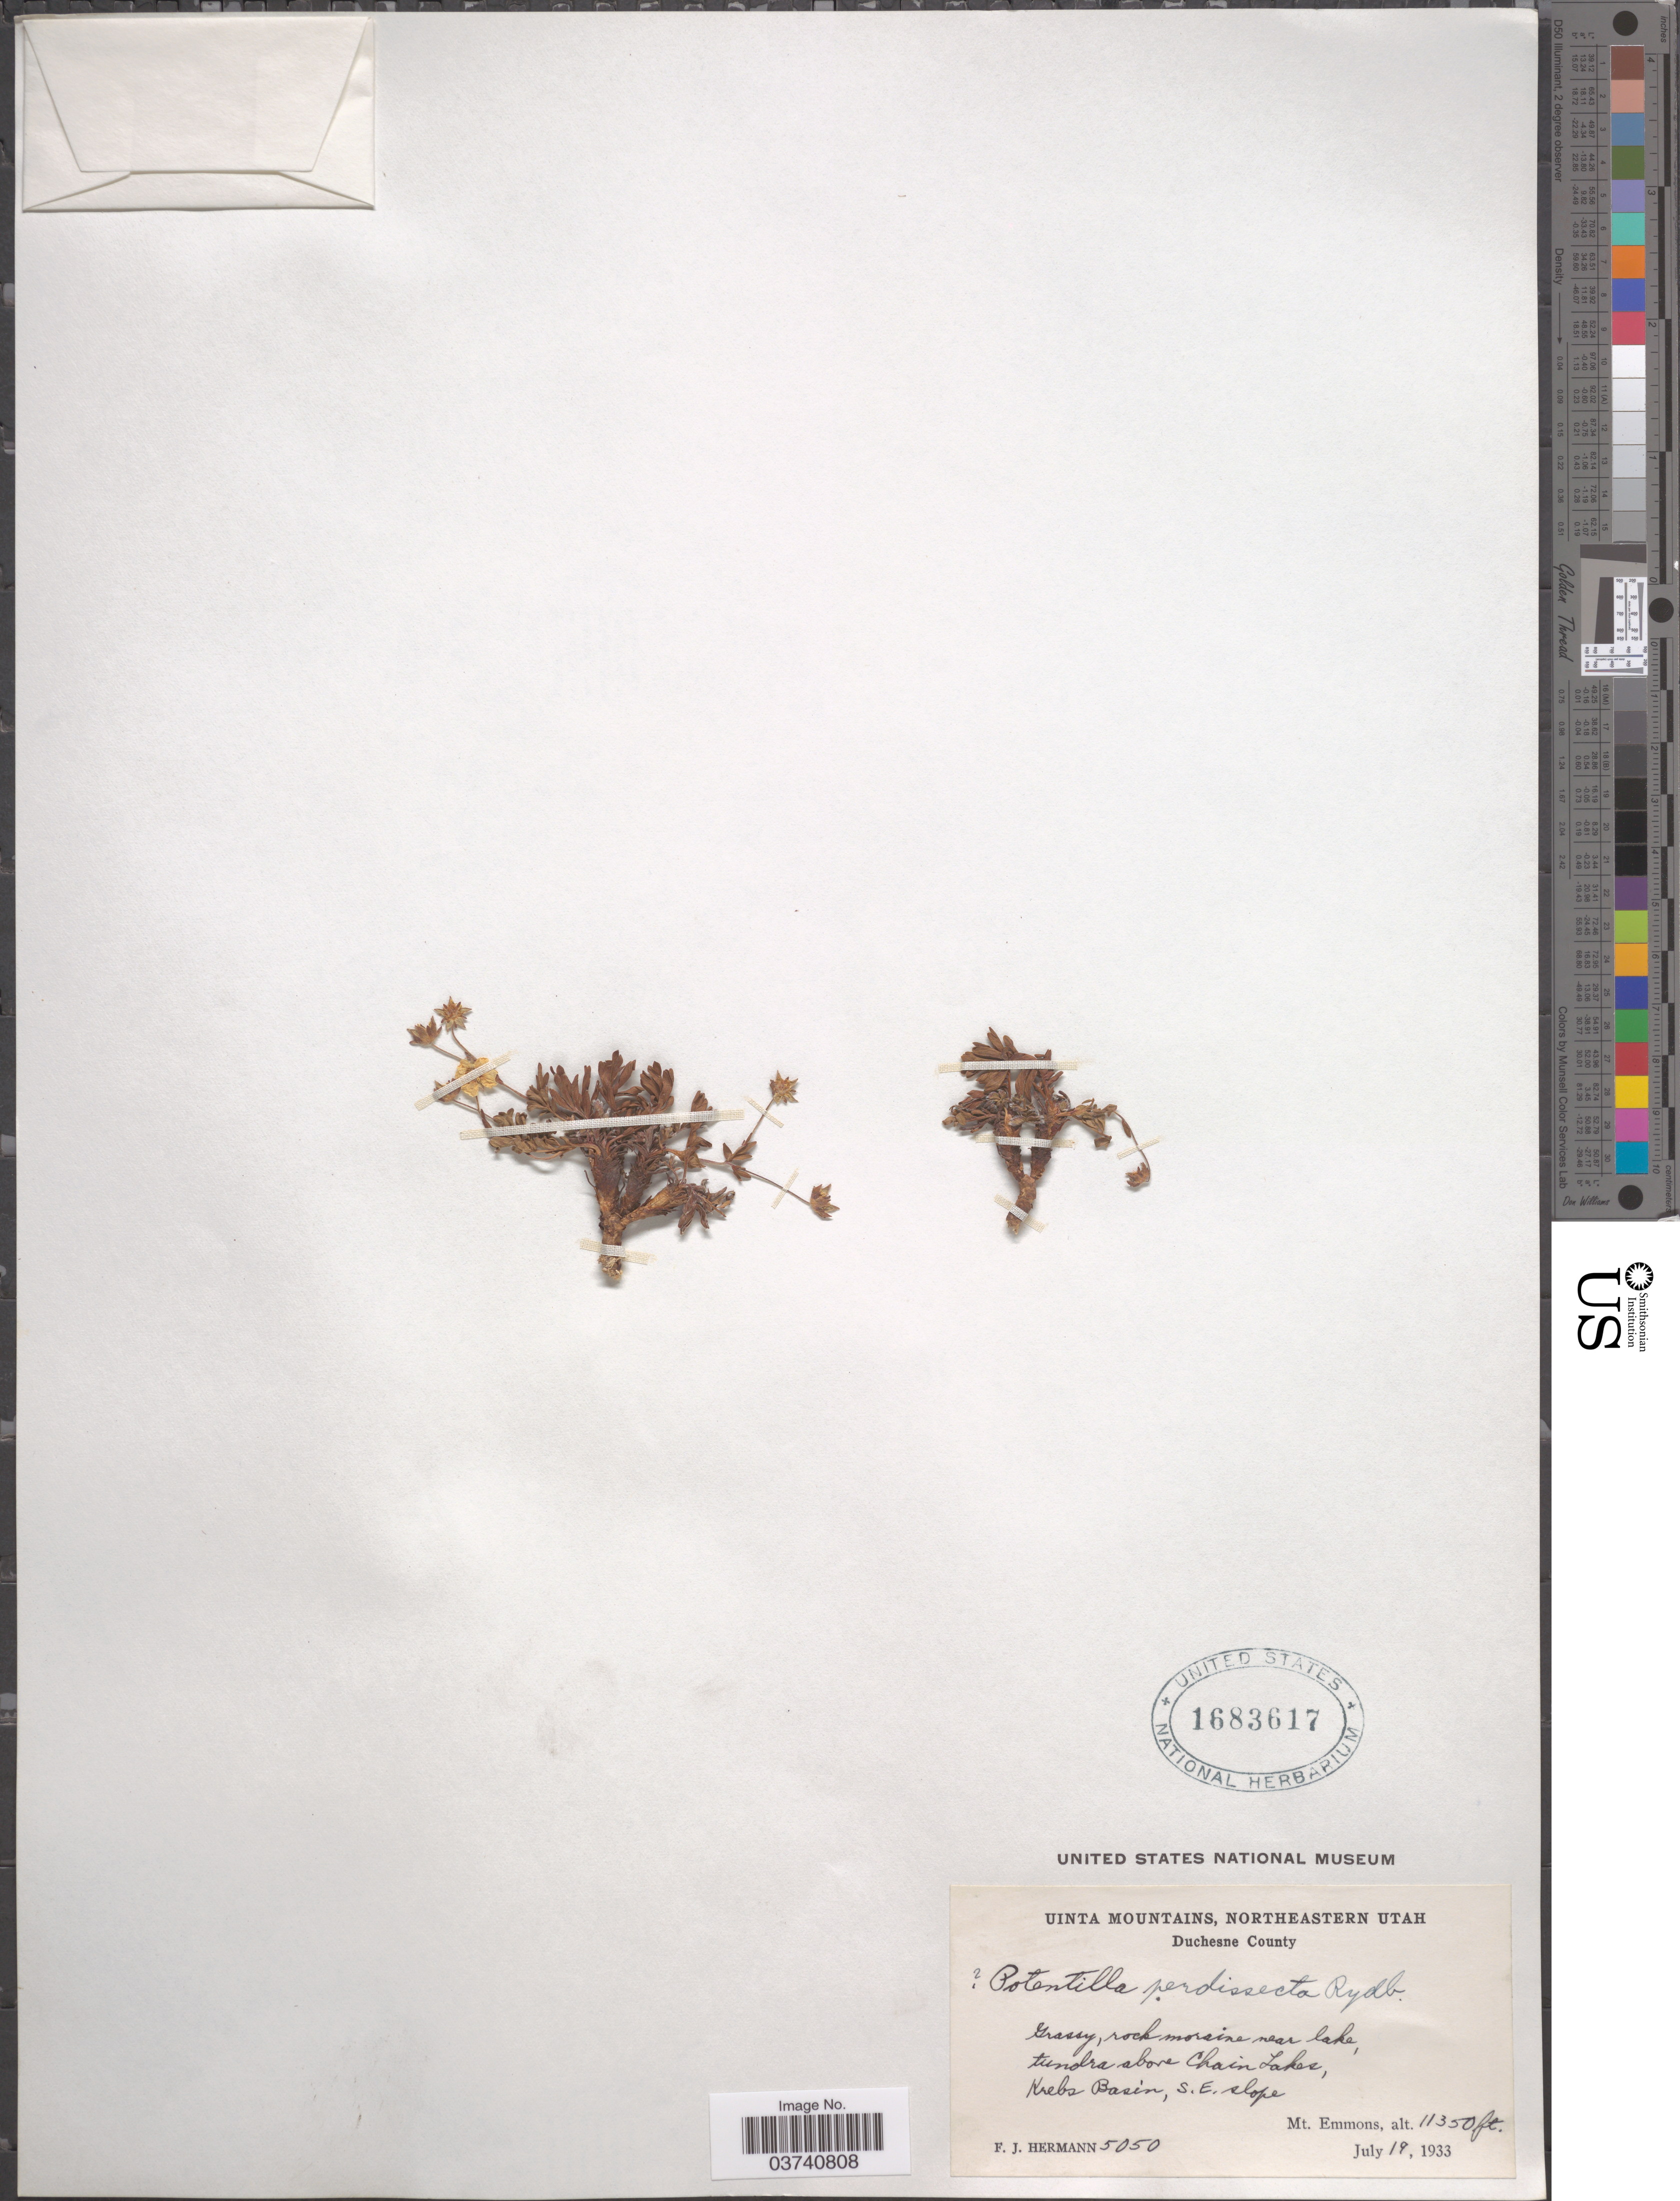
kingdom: Plantae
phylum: Tracheophyta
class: Magnoliopsida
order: Rosales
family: Rosaceae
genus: Potentilla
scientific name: Potentilla perdissecta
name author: Rydb.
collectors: F. J. Hermann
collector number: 5050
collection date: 1933-07-19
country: United States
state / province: Utah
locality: Uinta Mountains, Northeastern Utah. Duchesne County. Near lake, tundra above Chain Lake, Krebs Basin, S. E. slope. Mt. Emmons.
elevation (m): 3459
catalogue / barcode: US 1683617